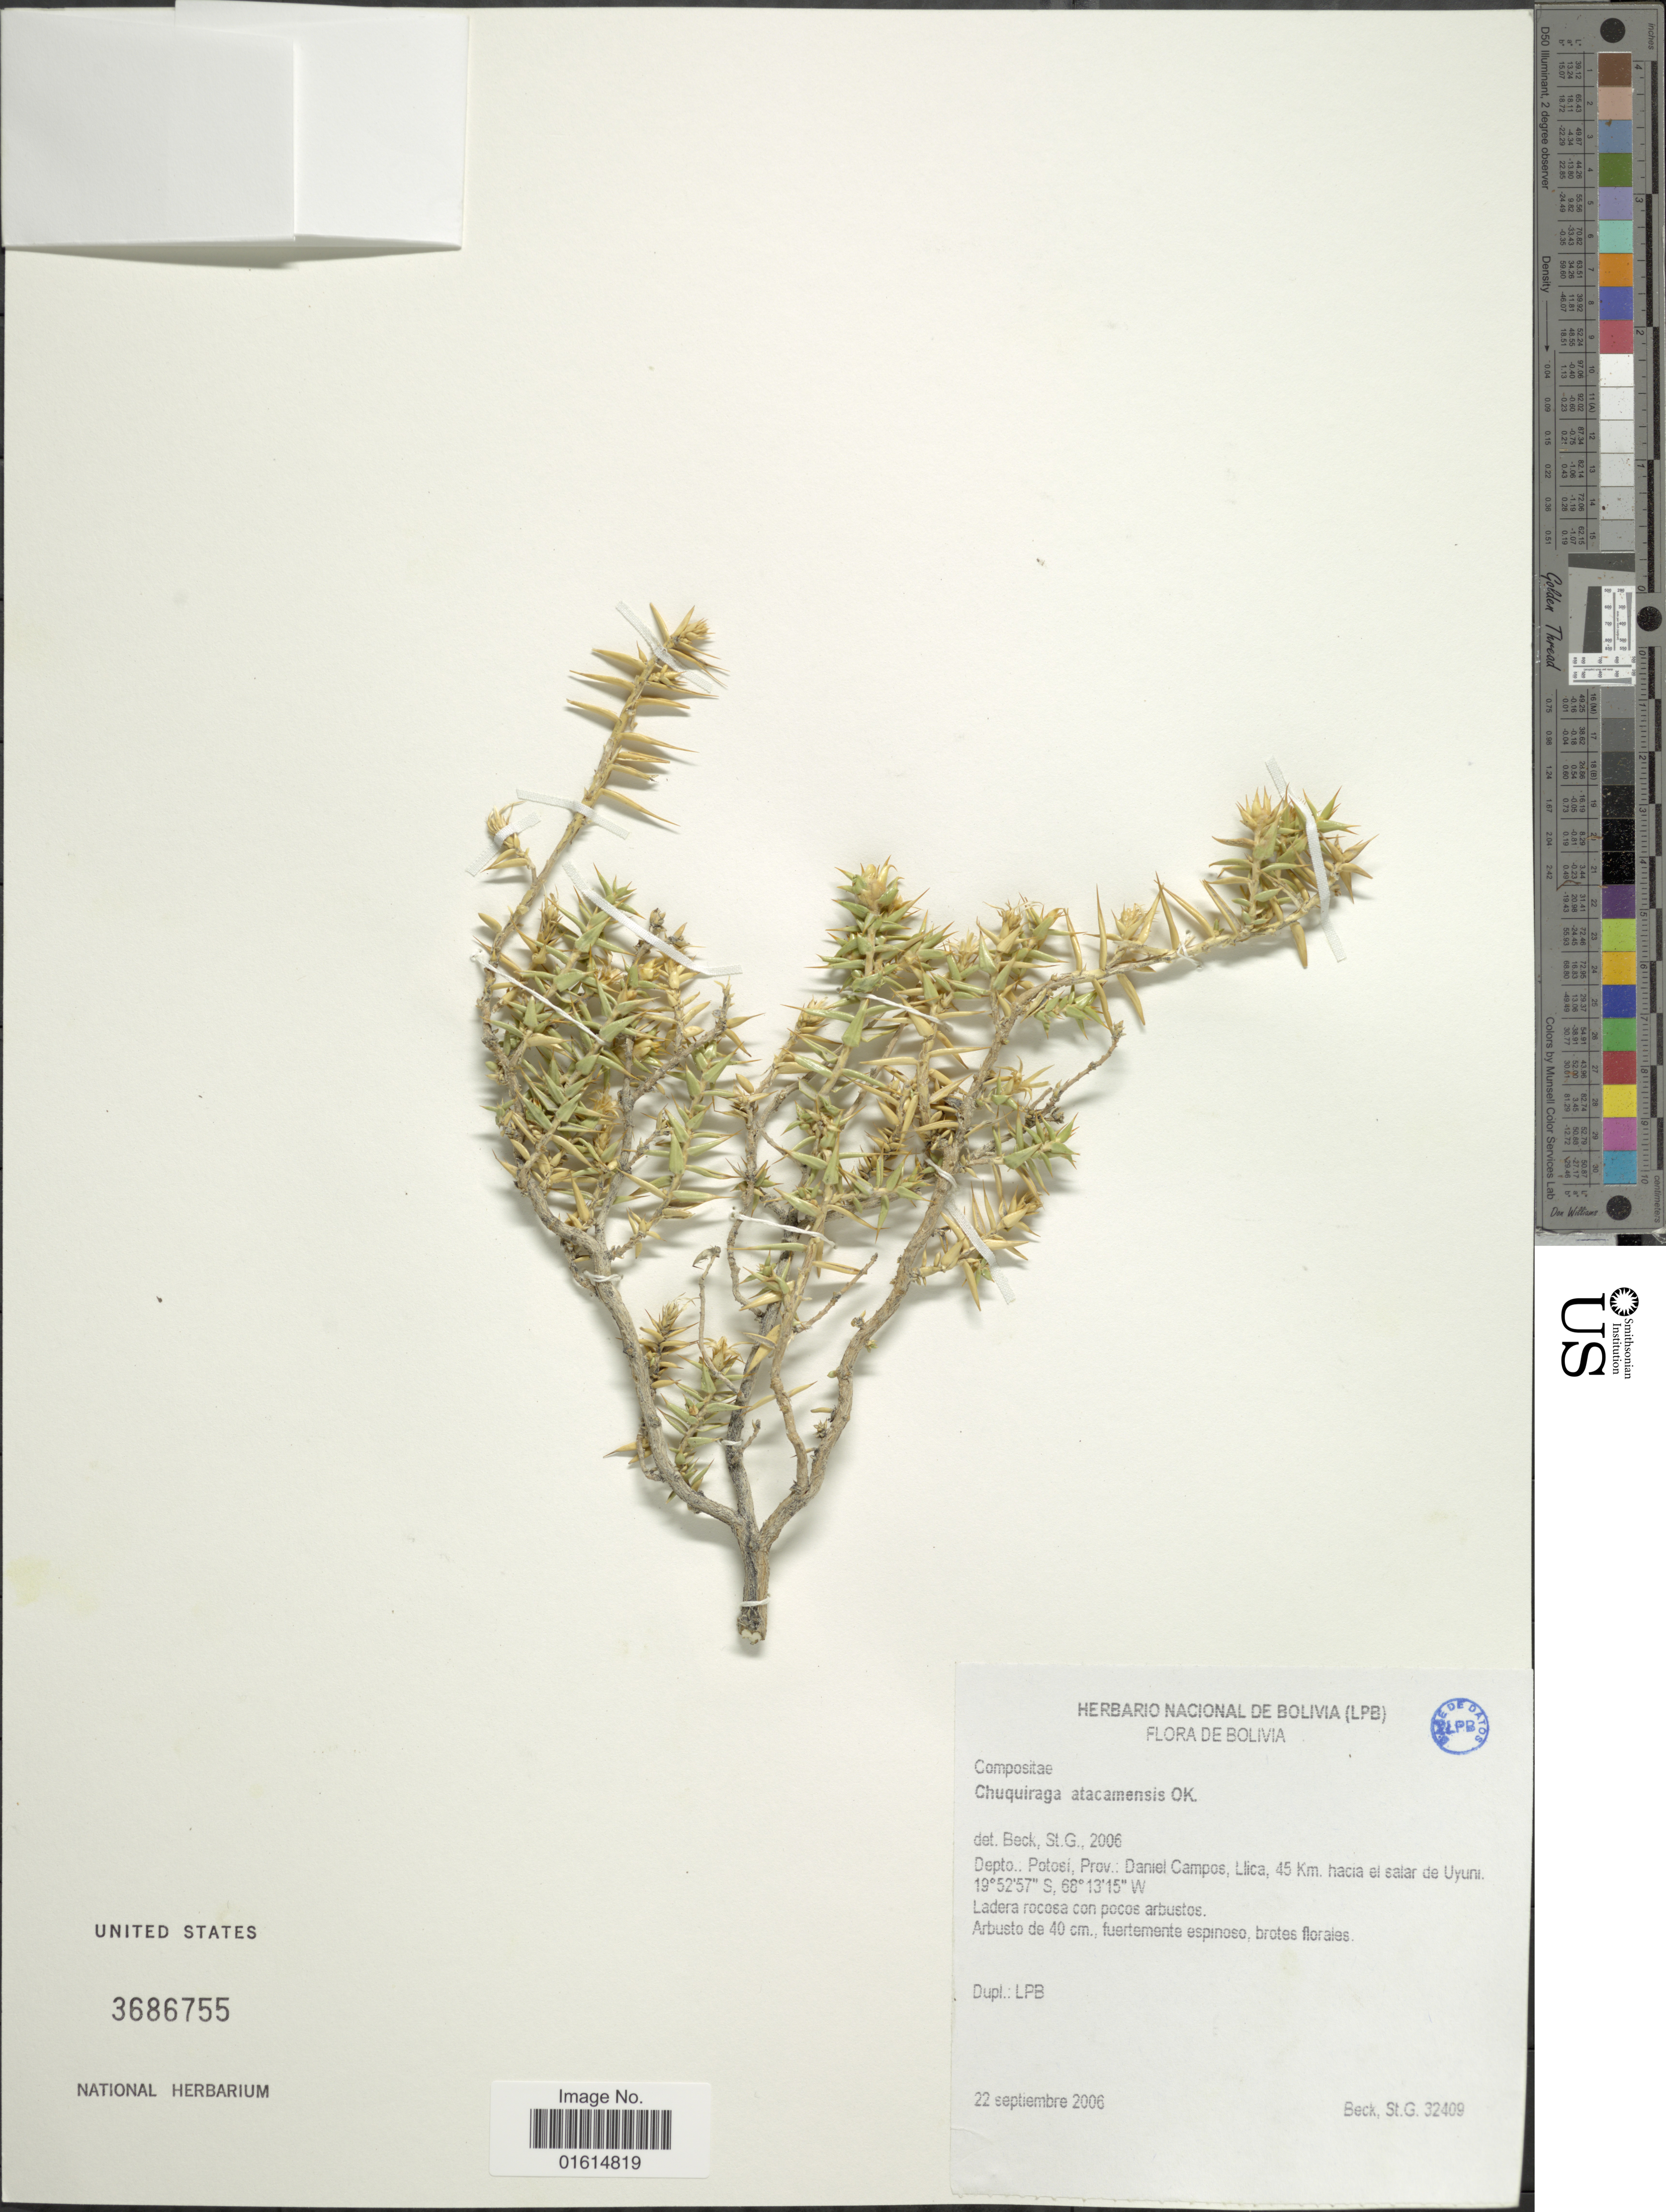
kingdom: Plantae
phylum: Tracheophyta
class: Magnoliopsida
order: Asterales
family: Asteraceae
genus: Chuquiraga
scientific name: Chuquiraga atacamensis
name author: Kuntze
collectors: S. G. Beck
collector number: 32409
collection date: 2006-09-22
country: Bolivia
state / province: Potosi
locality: Depto. Potosi, Prov. Dqaniel Campos, Llica, 45 km hacia el salar de Uyuni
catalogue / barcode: US 3686755